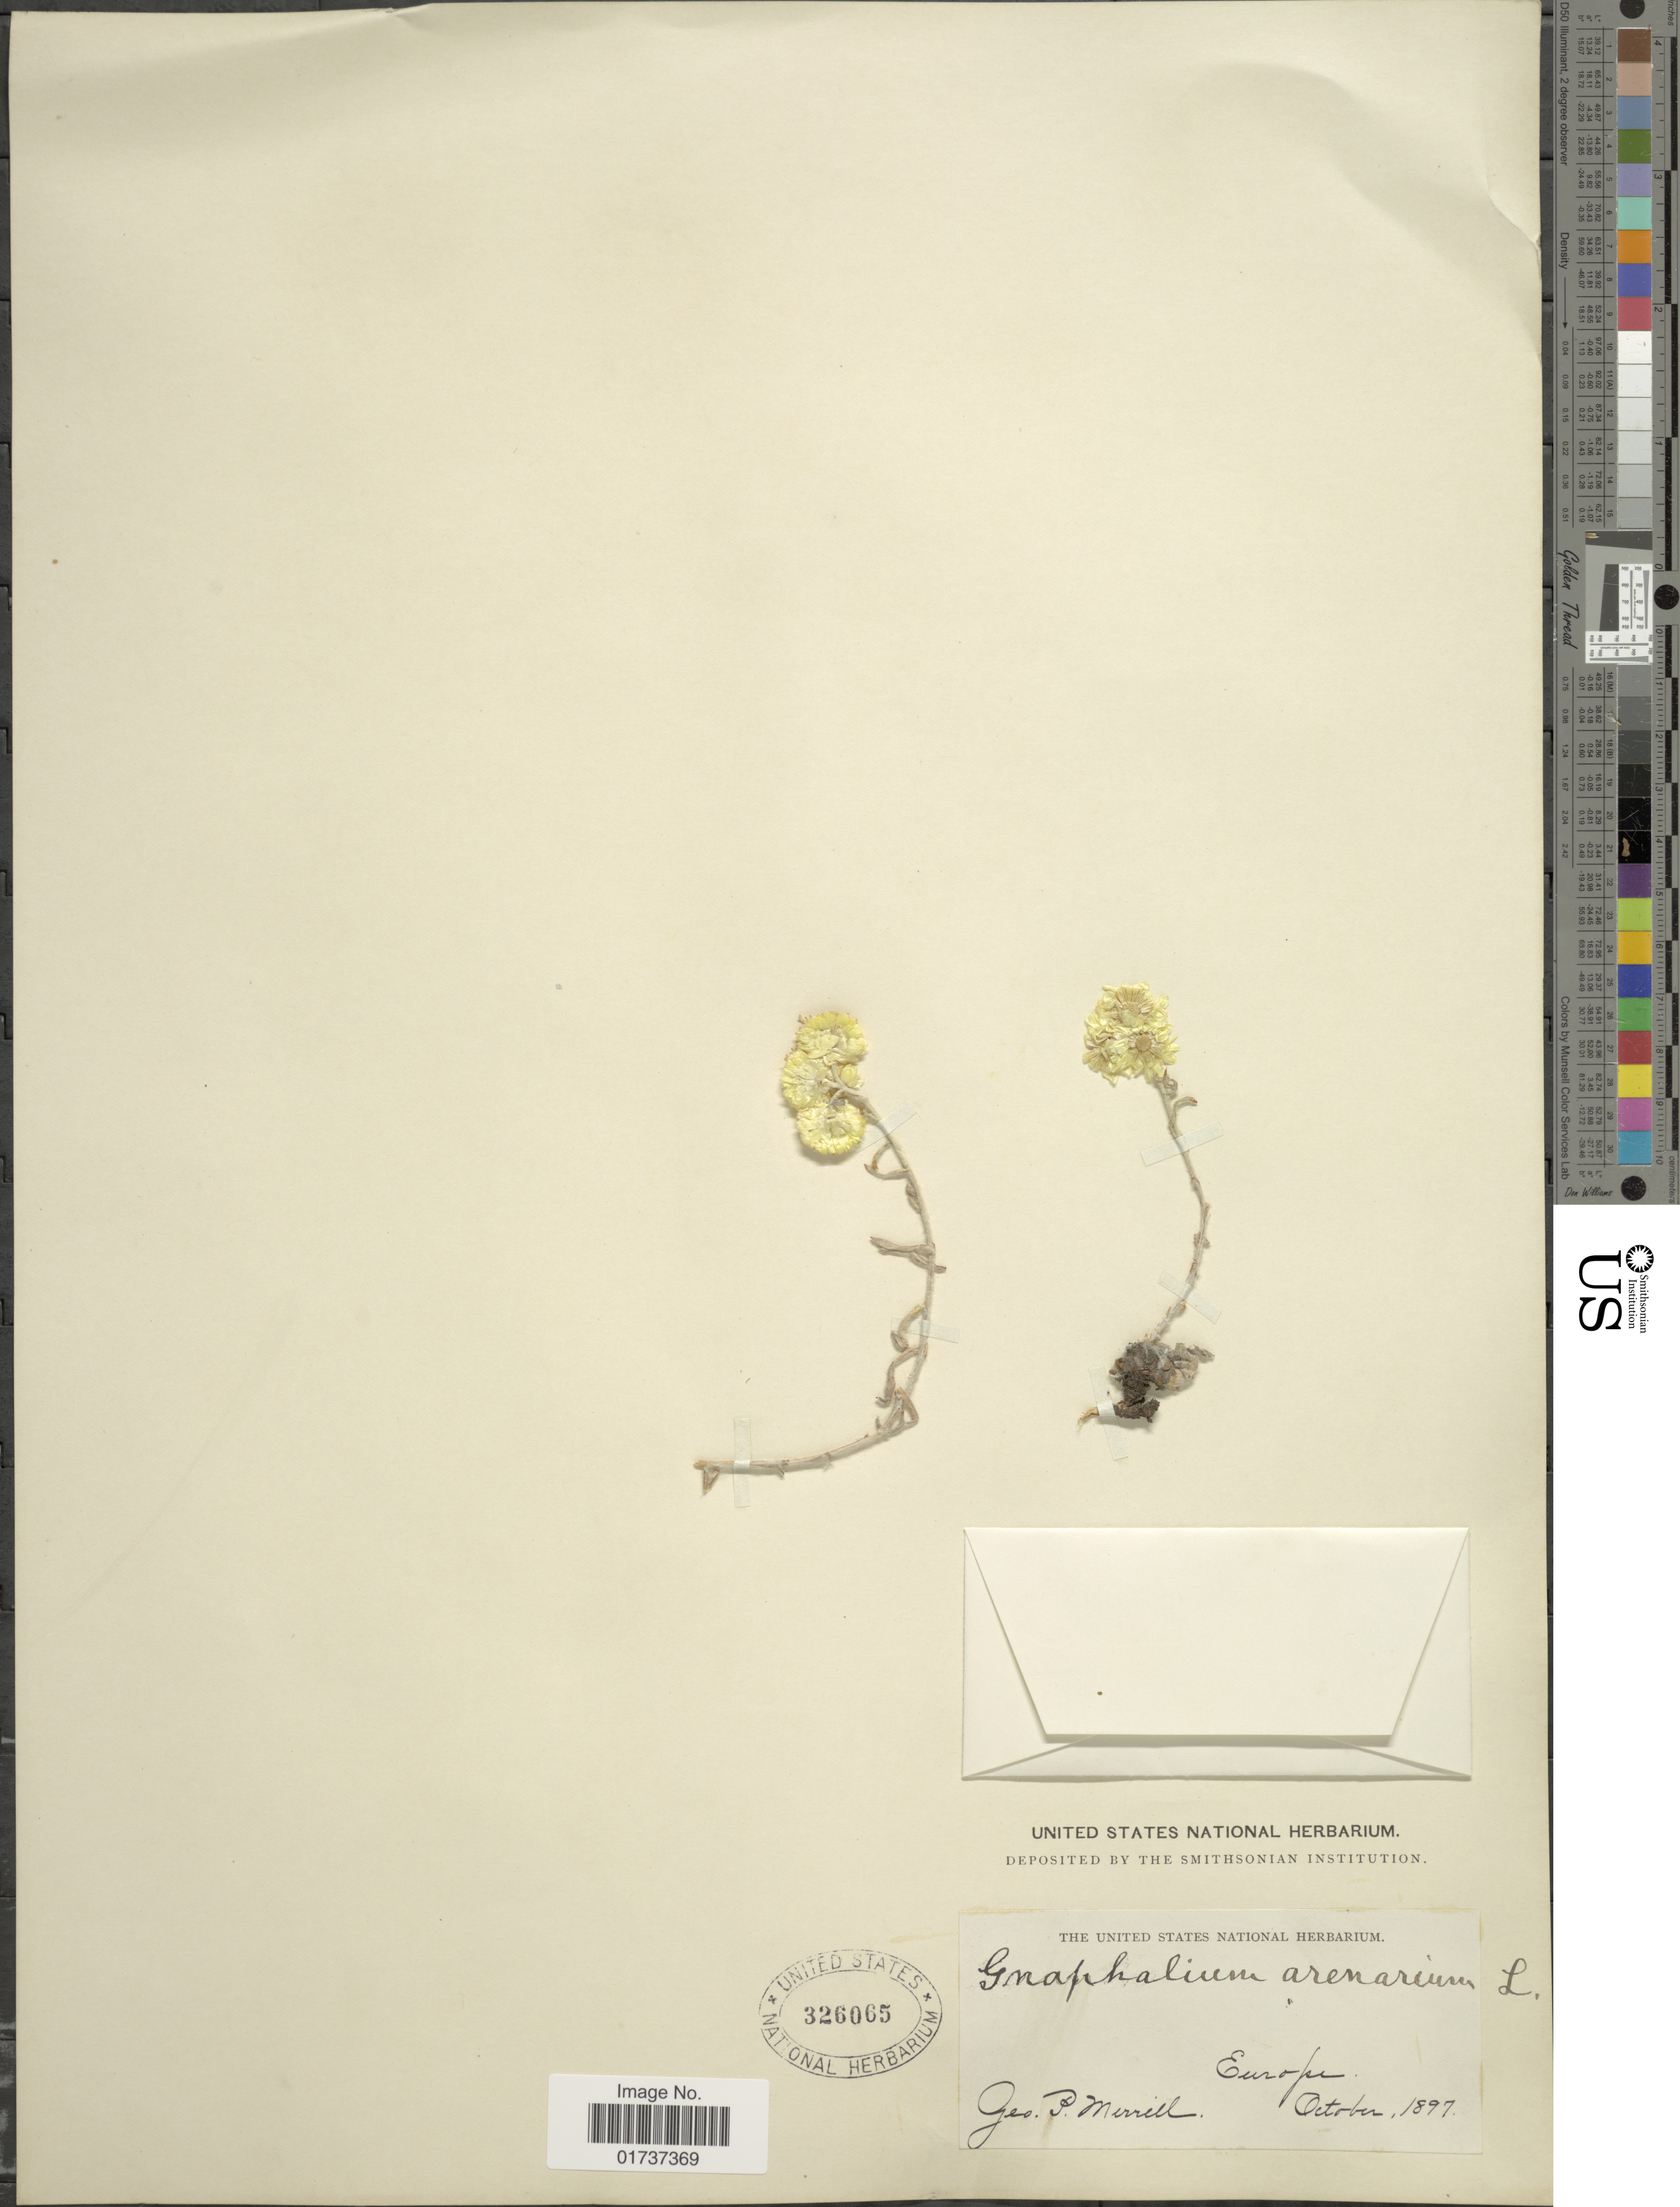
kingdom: Plantae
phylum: Tracheophyta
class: Magnoliopsida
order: Asterales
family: Asteraceae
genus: Gnaphalium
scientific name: Gnaphalium arenarium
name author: L.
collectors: G. P. Merrill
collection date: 1897-10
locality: Europe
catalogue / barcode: US 326065